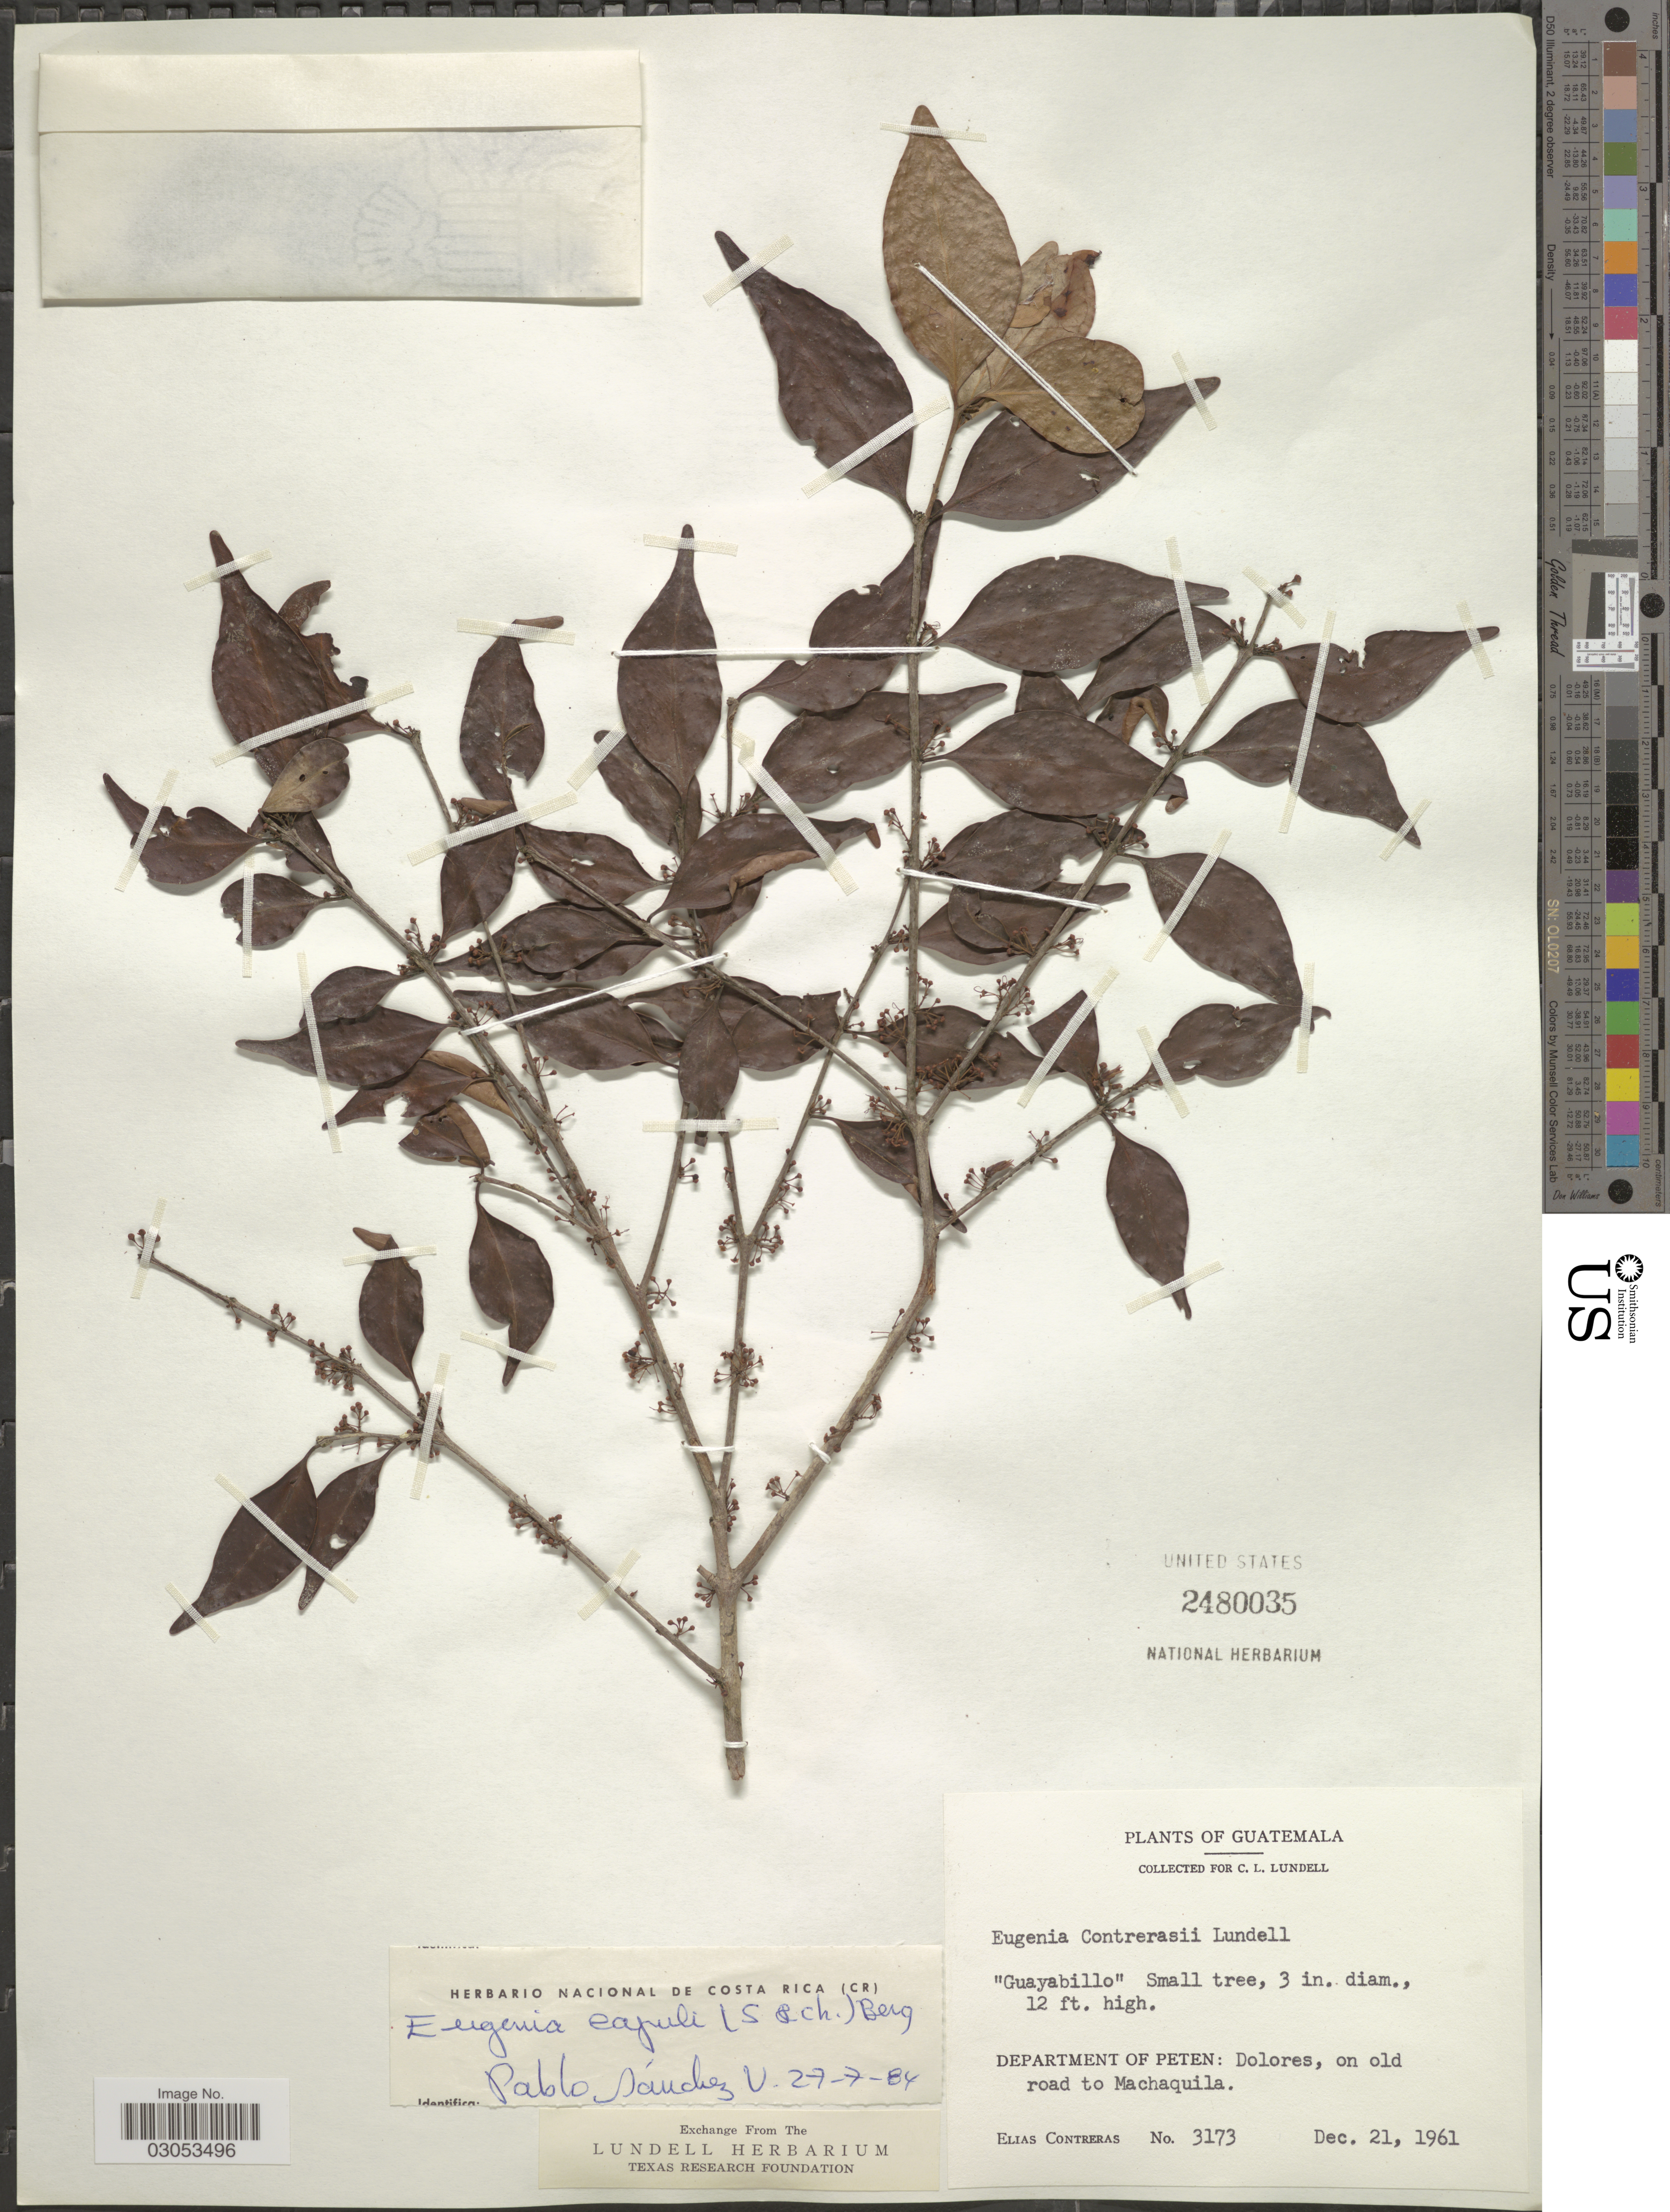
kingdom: Plantae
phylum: Tracheophyta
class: Magnoliopsida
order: Myrtales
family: Myrtaceae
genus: Eugenia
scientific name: Eugenia capuli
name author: (Schltdl. & Cham.) Hook. & Arn.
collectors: E. Contreras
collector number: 3173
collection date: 1961-12-21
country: Guatemala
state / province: El Petén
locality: Department of Peten: Dolores, on old road to Machaquila.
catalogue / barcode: US 2480035